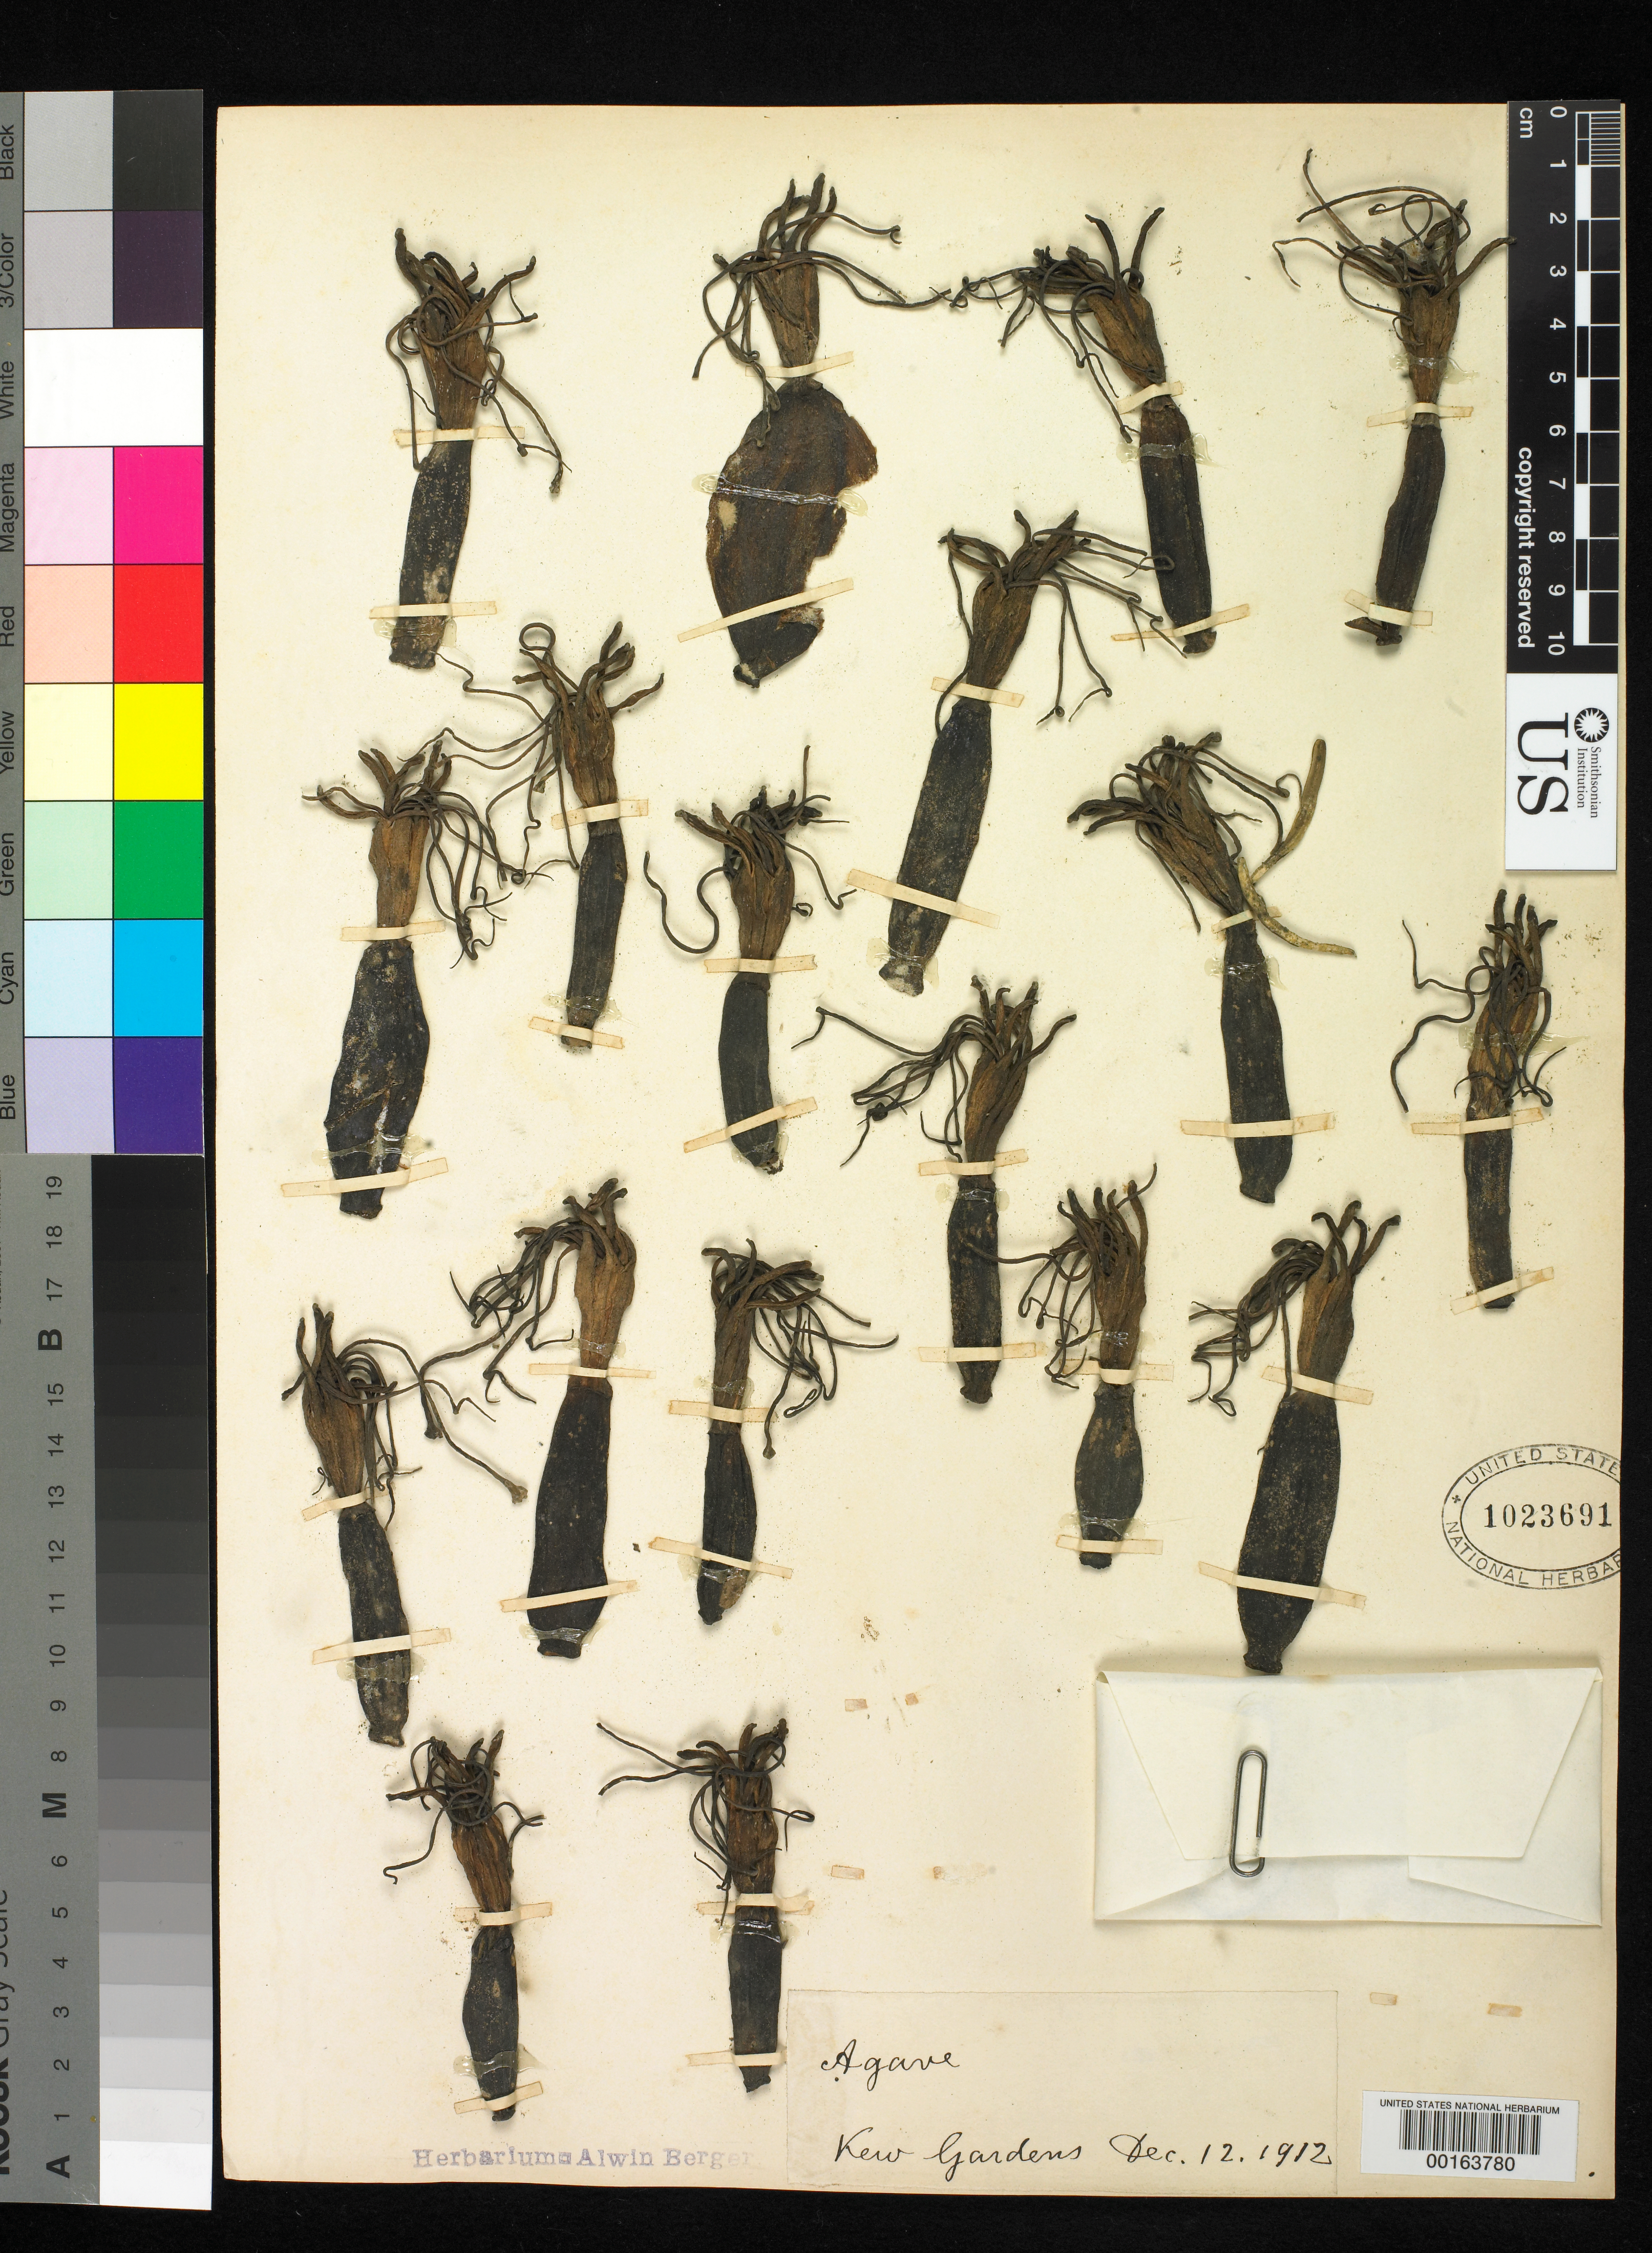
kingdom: Plantae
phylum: Tracheophyta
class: Liliopsida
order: Asparagales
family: Asparagaceae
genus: Agave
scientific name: Agave sp.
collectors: ex herb. A. Berger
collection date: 1909-06-02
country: Mexico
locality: Cultivated at La Mortola, Italy.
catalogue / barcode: US 1023691